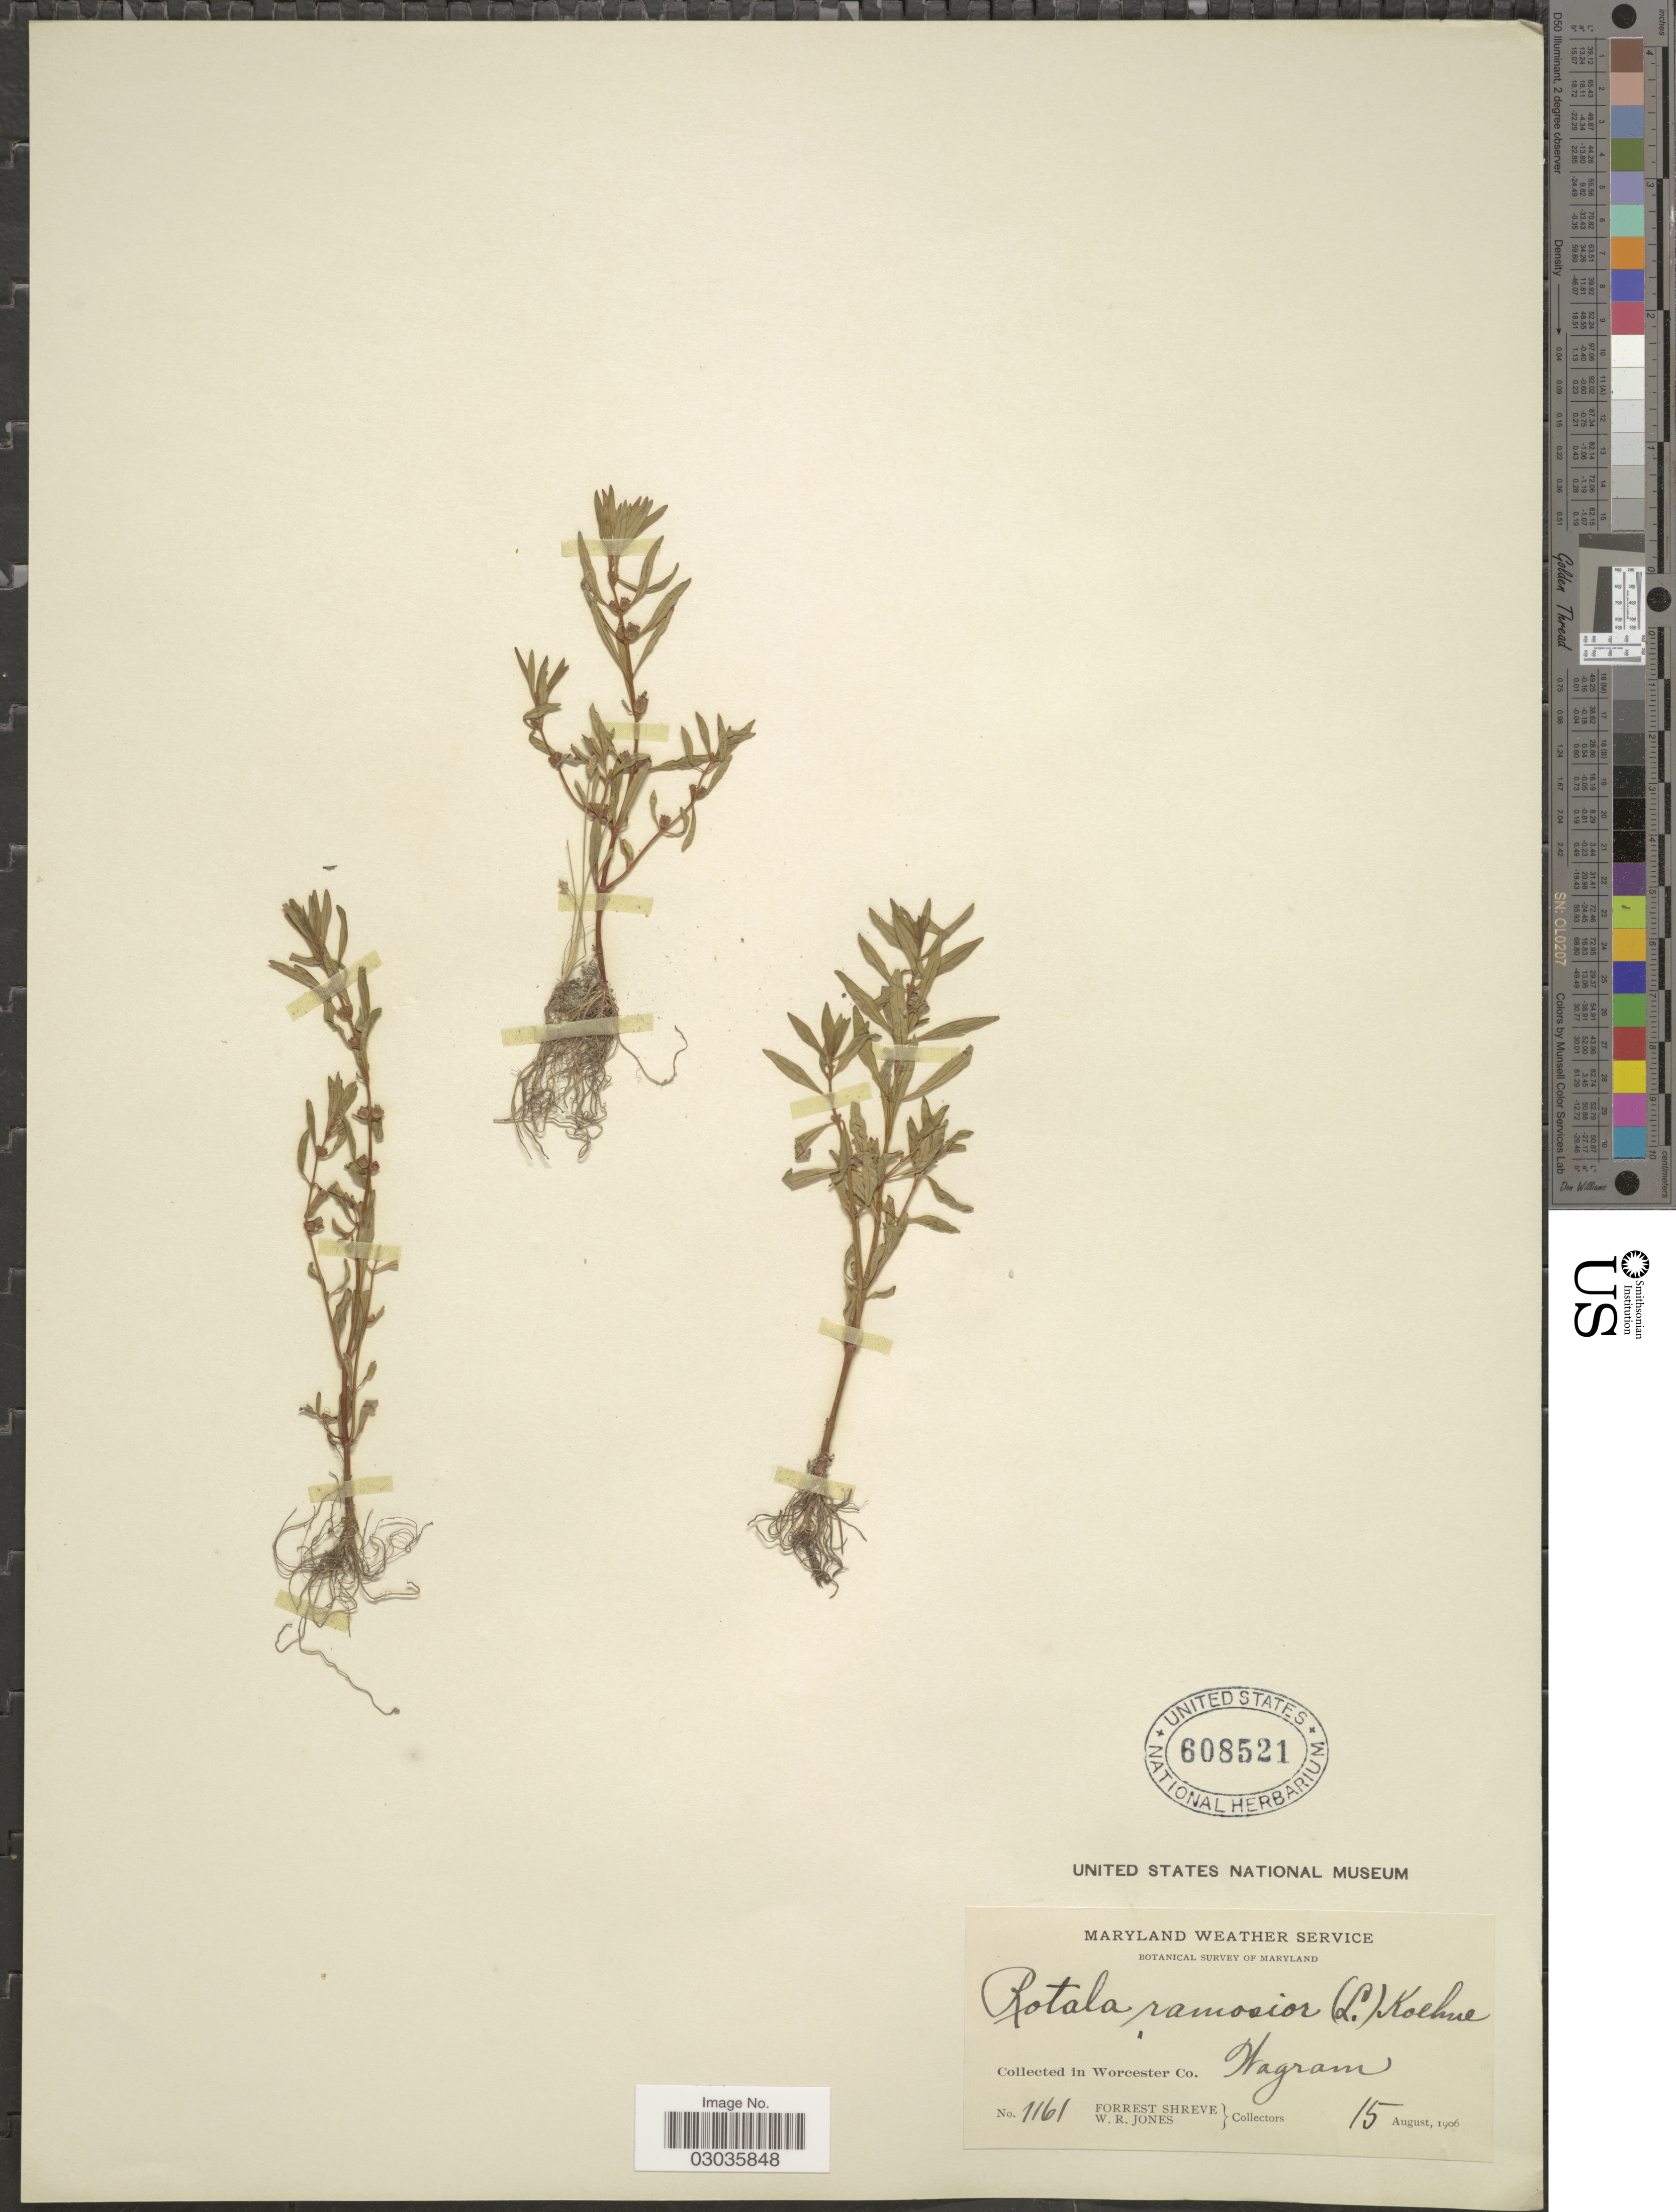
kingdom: Plantae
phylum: Tracheophyta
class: Magnoliopsida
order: Myrtales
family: Lythraceae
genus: Rotala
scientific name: Rotala ramosior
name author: (L.) Koehne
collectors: F. Shreve & W. R. Jones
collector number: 1161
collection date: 1906-08-15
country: United States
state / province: Maryland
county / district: Worcester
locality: In Worcester Co. Wagram.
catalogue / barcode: US 608521